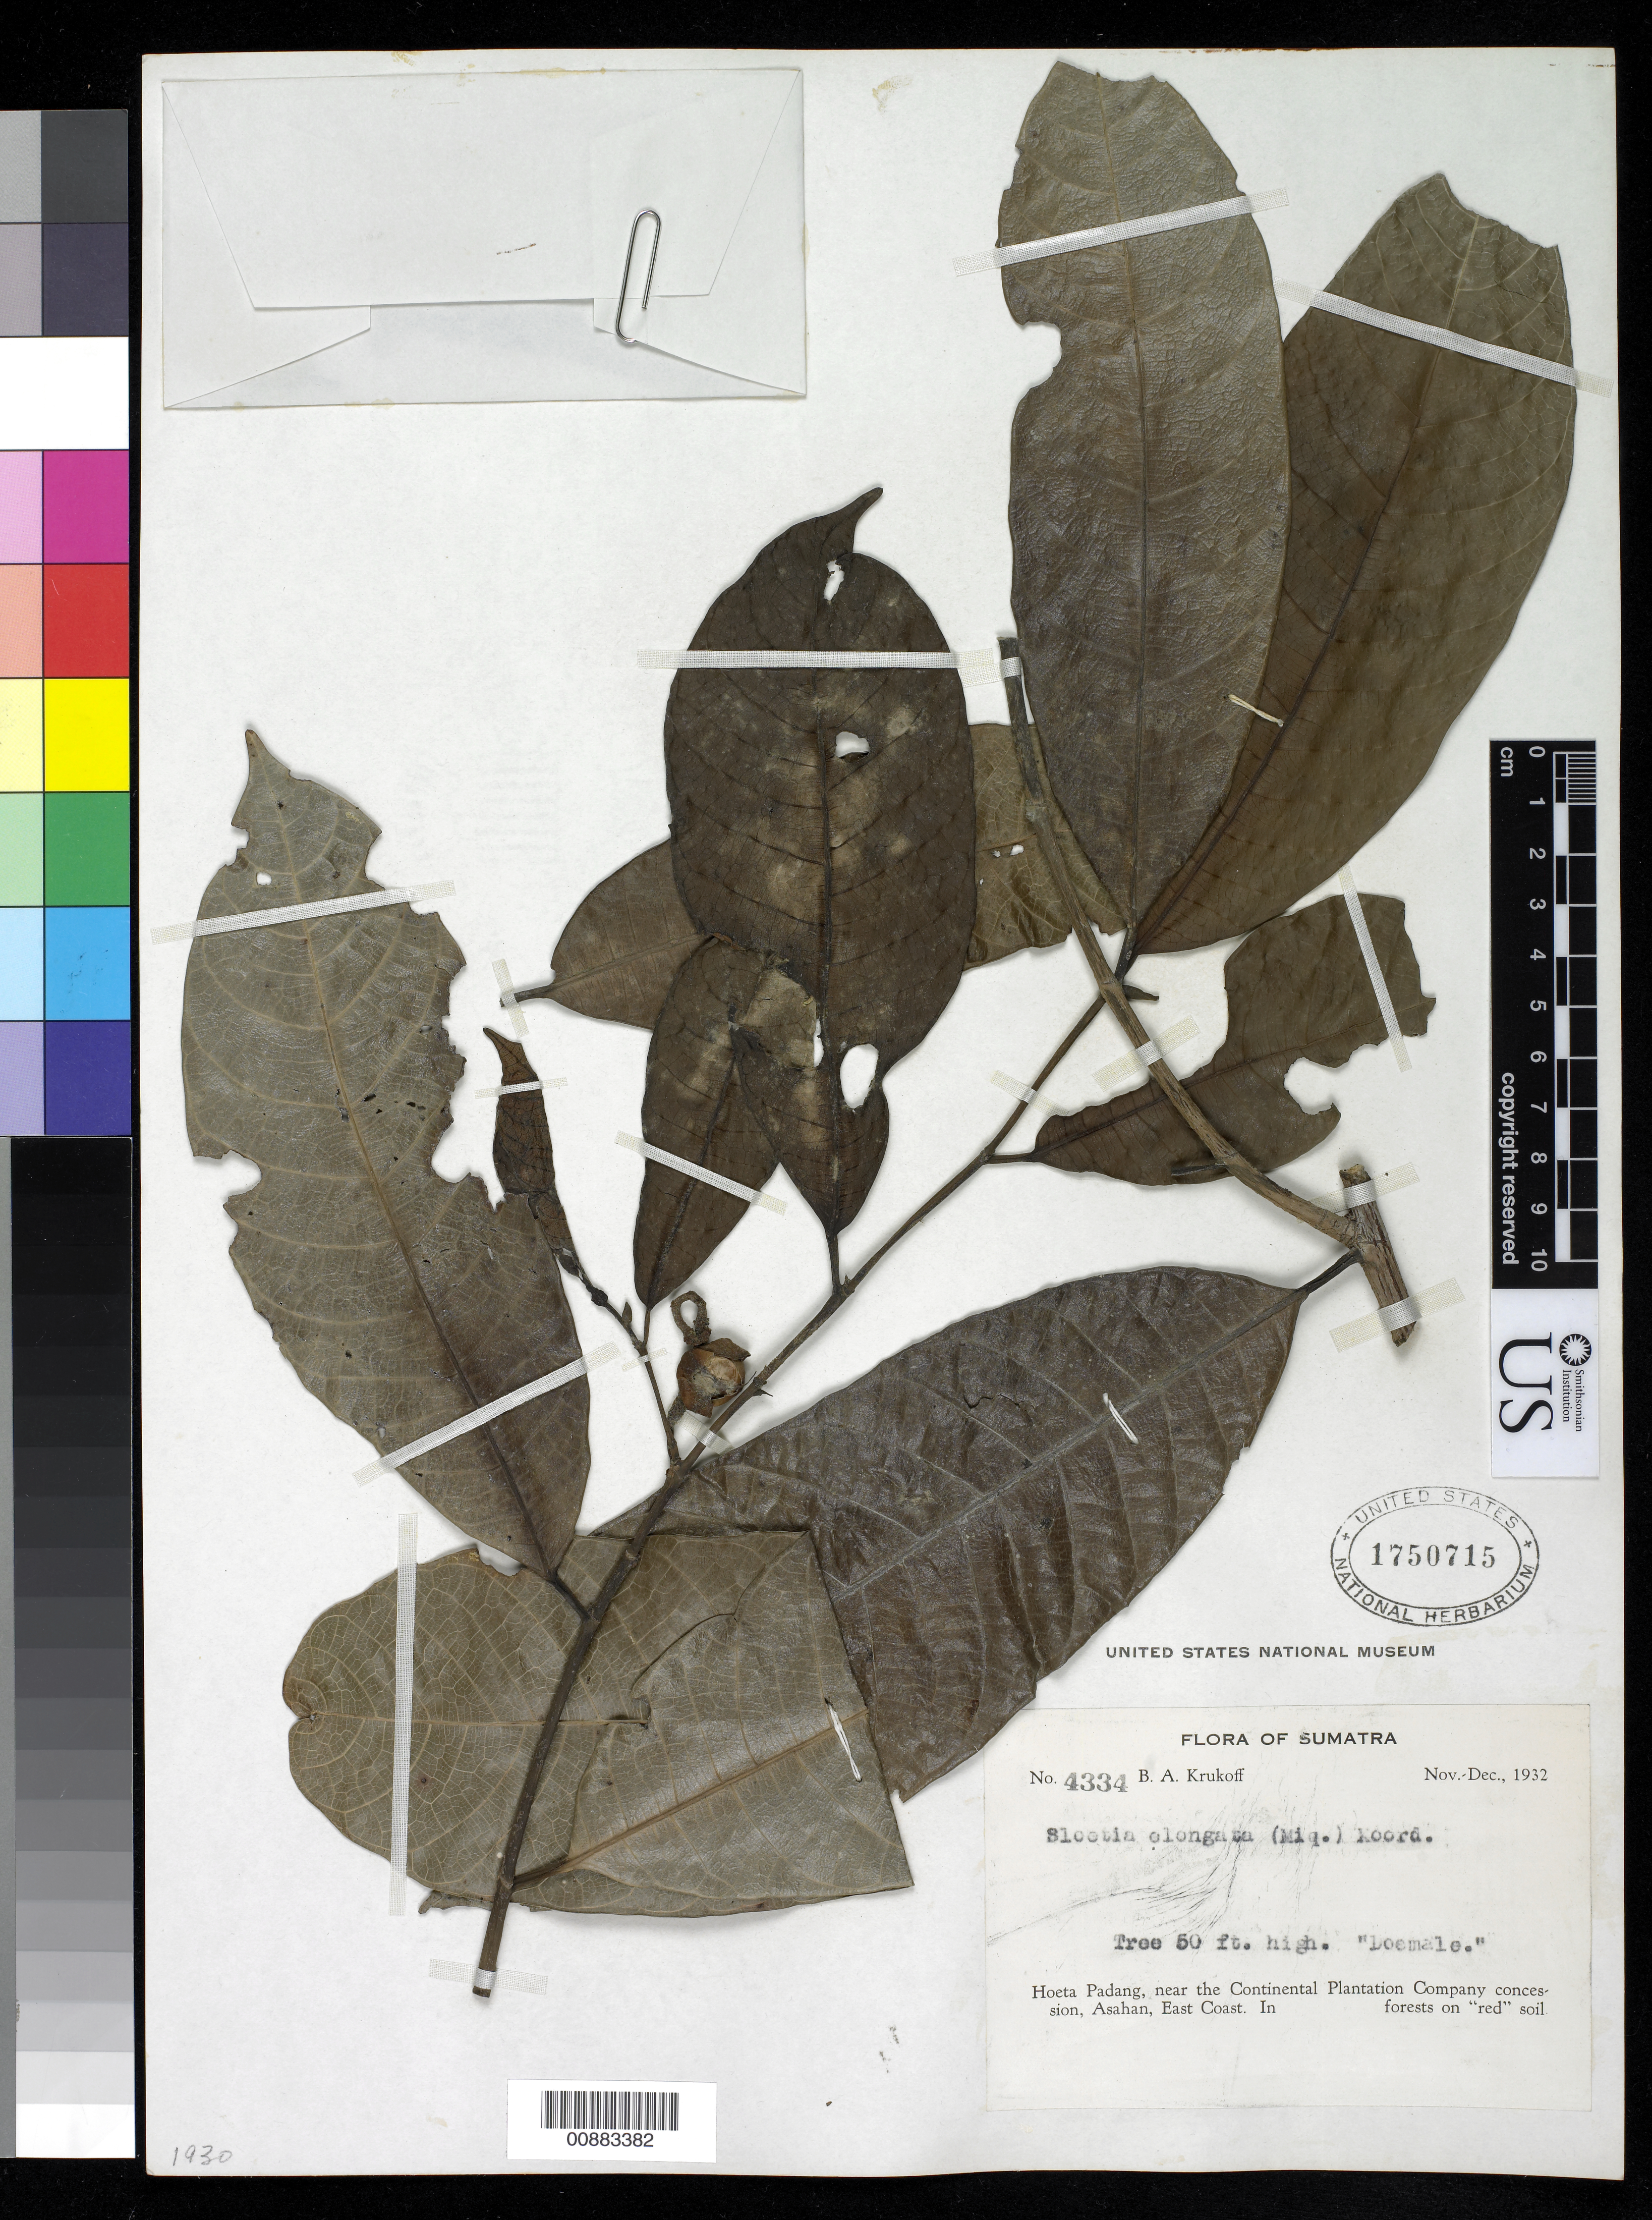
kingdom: Plantae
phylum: Tracheophyta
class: Magnoliopsida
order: Rosales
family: Moraceae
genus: Sloetia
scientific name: Sloetia elongata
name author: (Miq.) Koord.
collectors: B. A. Krukoff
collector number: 4334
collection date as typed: Nov 1932 to Dec 1932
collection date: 1932-11/1932-12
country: Indonesia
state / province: Sumatra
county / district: Riau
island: Sumatra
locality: Hoeta Padang, near the Continental Plantation Company consession, Asahan, East Coast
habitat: In forests on red soil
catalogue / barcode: US 1750715